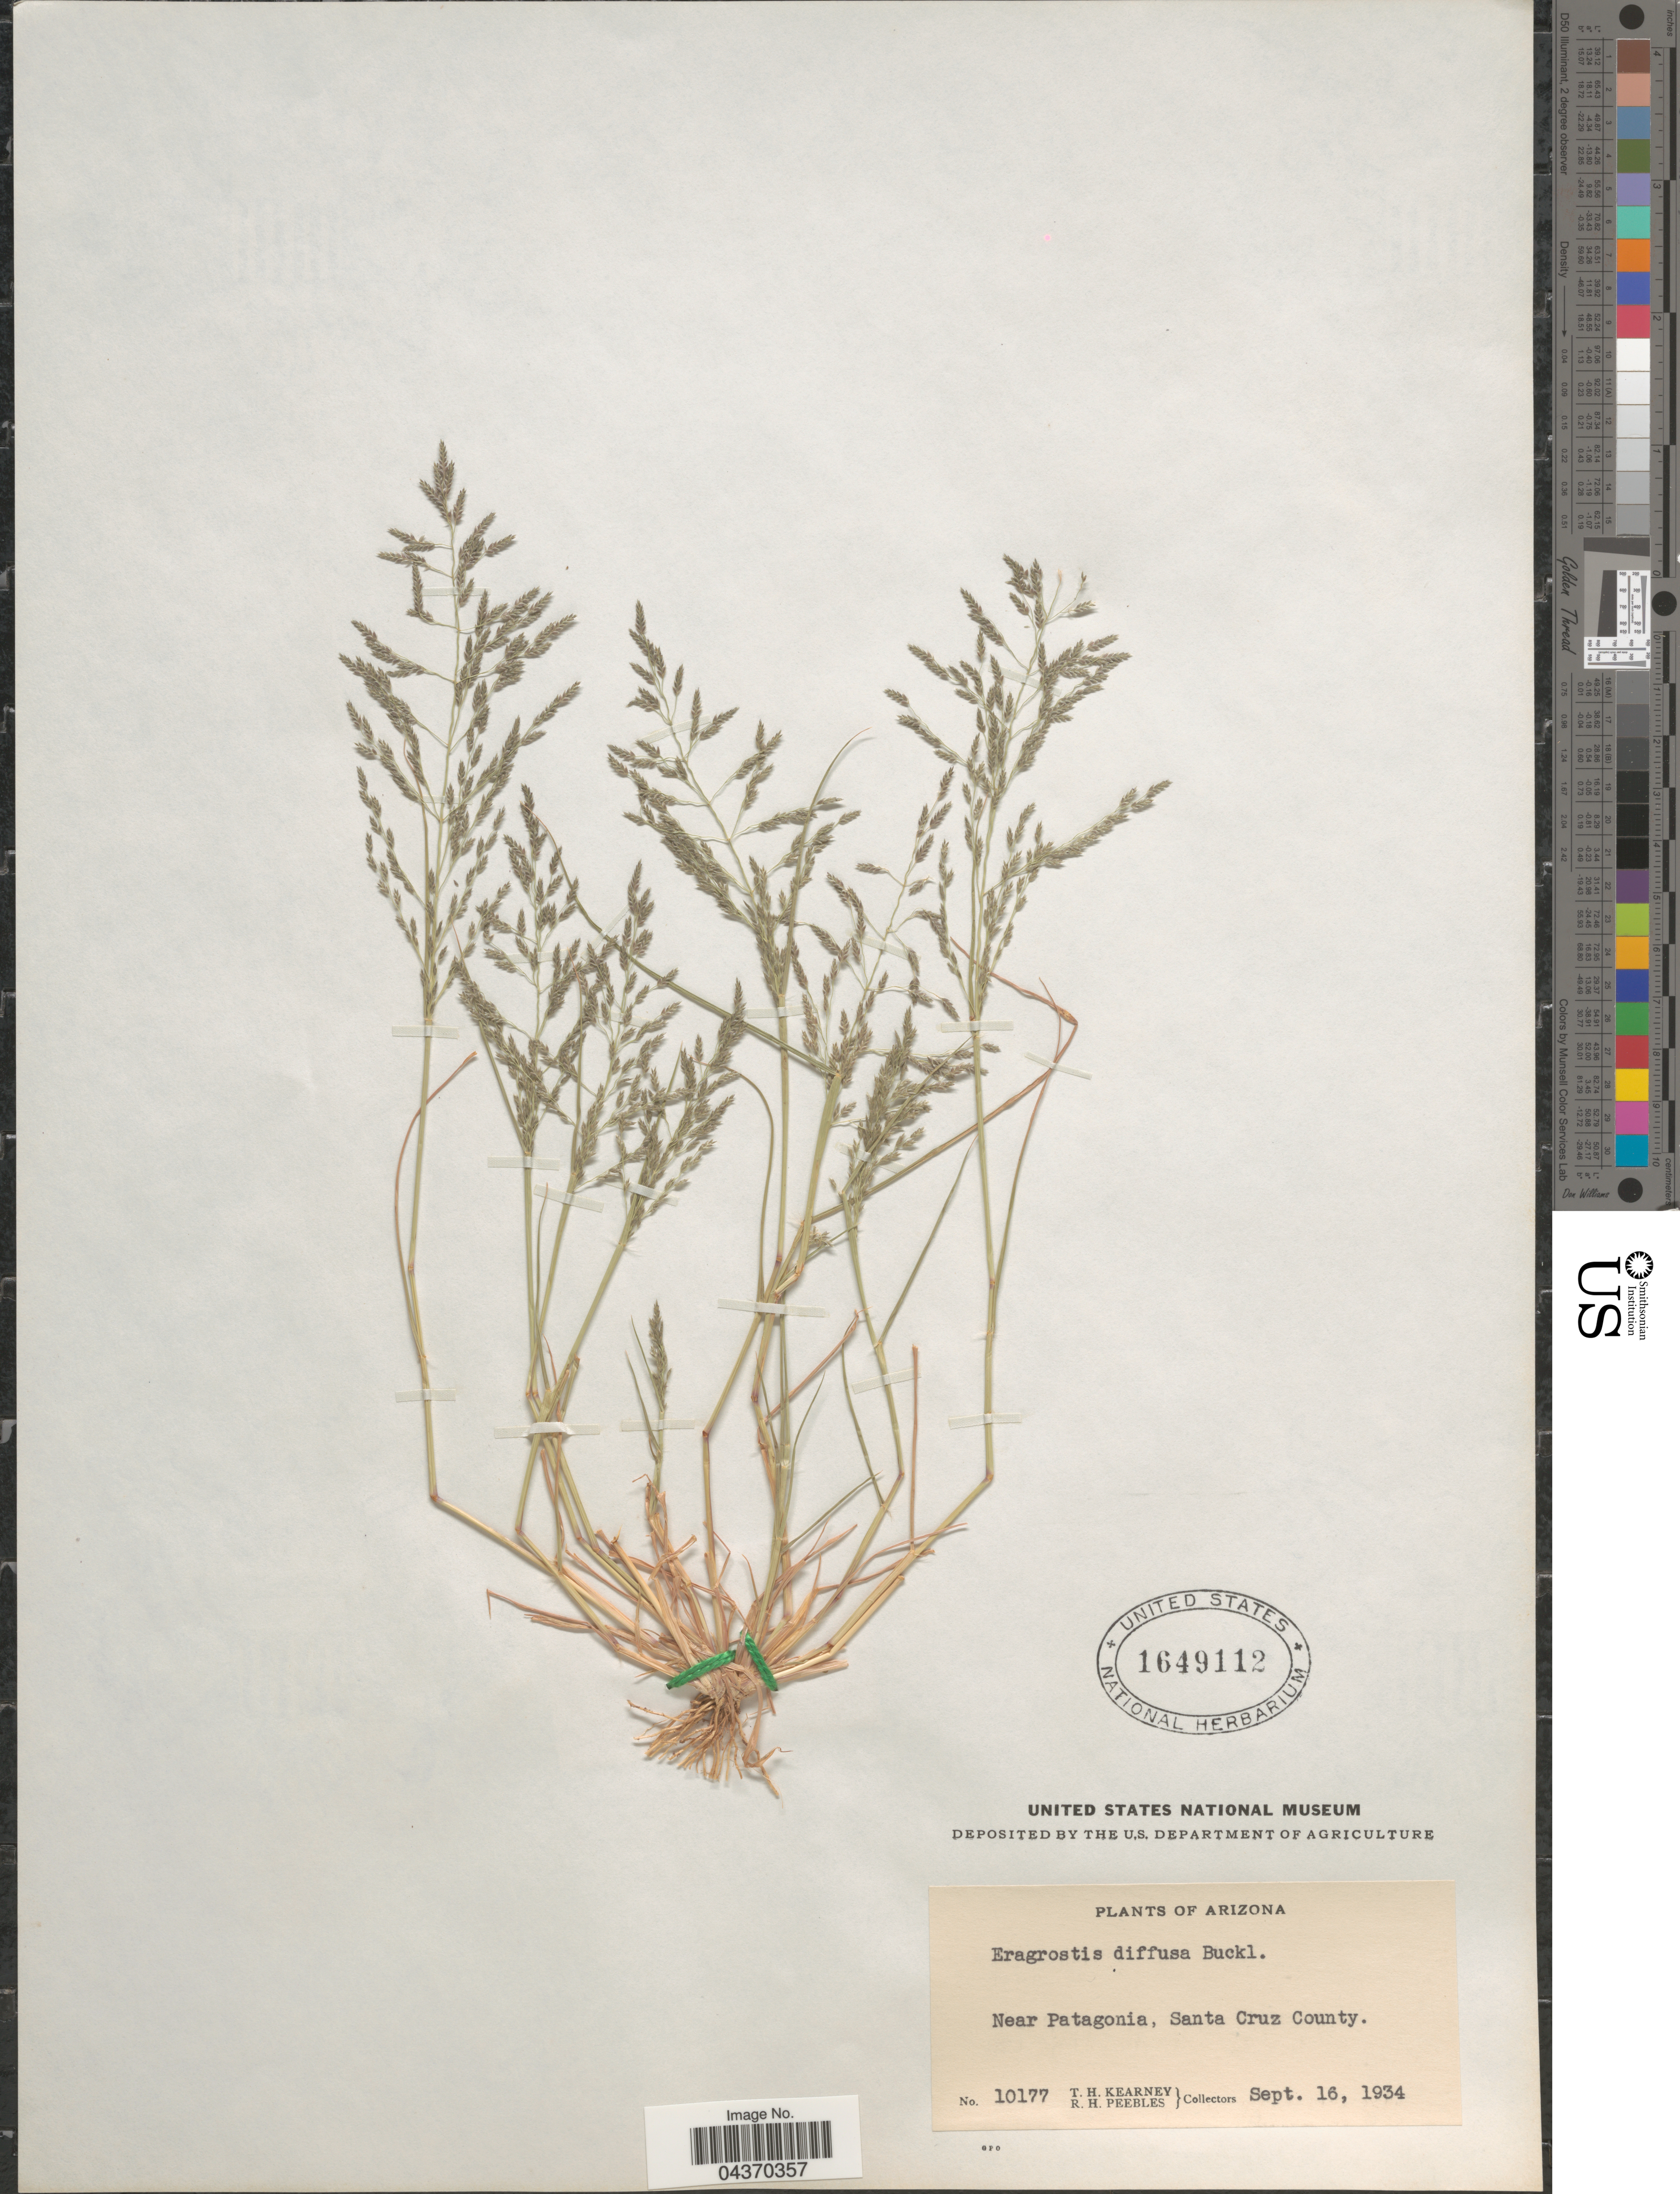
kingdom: Plantae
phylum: Tracheophyta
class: Liliopsida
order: Poales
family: Poaceae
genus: Eragrostis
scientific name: Eragrostis pectinacea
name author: (Michx.) Nees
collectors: T. H. Kearney & R. H. Peebles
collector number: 10177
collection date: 1934-09-16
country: United States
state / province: Arizona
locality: Near Patagonia, Santa Cruz County.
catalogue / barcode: US 1649112